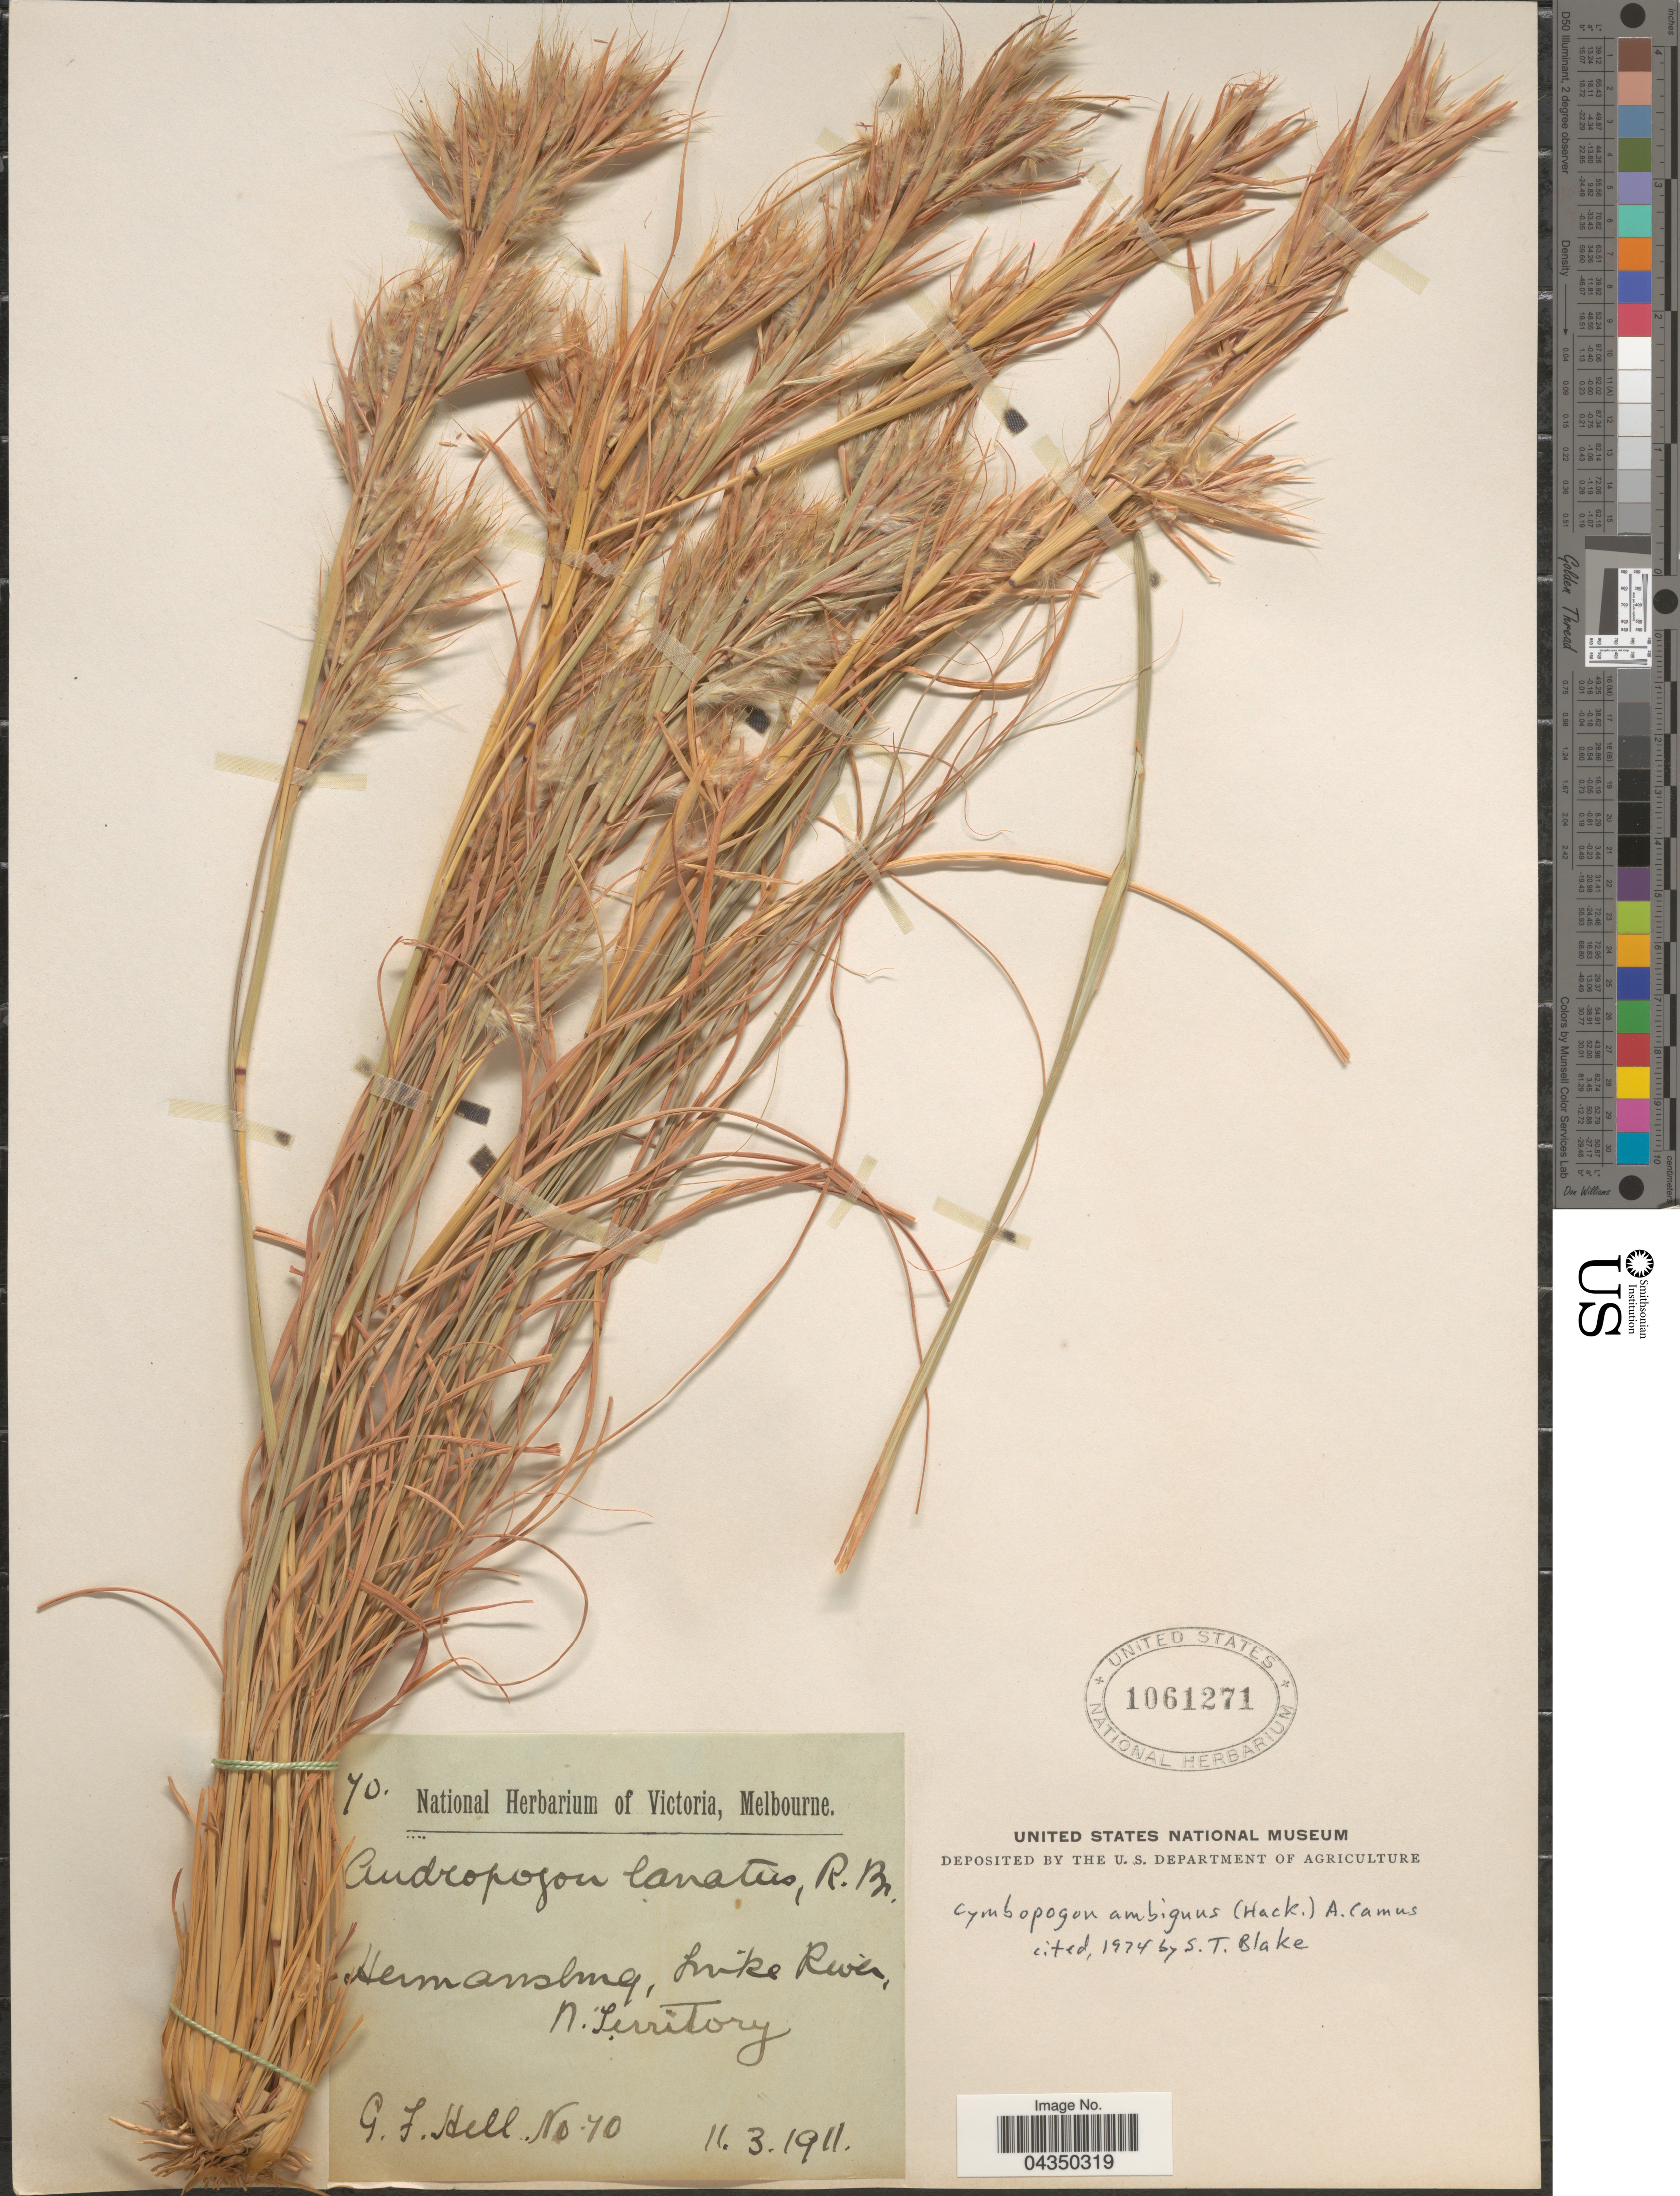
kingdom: Plantae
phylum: Tracheophyta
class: Liliopsida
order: Poales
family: Poaceae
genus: Cymbopogon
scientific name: Cymbopogon ambiguus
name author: A. Camus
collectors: G. Hill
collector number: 70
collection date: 1911-03-11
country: Australia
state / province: Northern Territory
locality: Hermansburg, Finke River, N. Territory.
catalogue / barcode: US 1061271